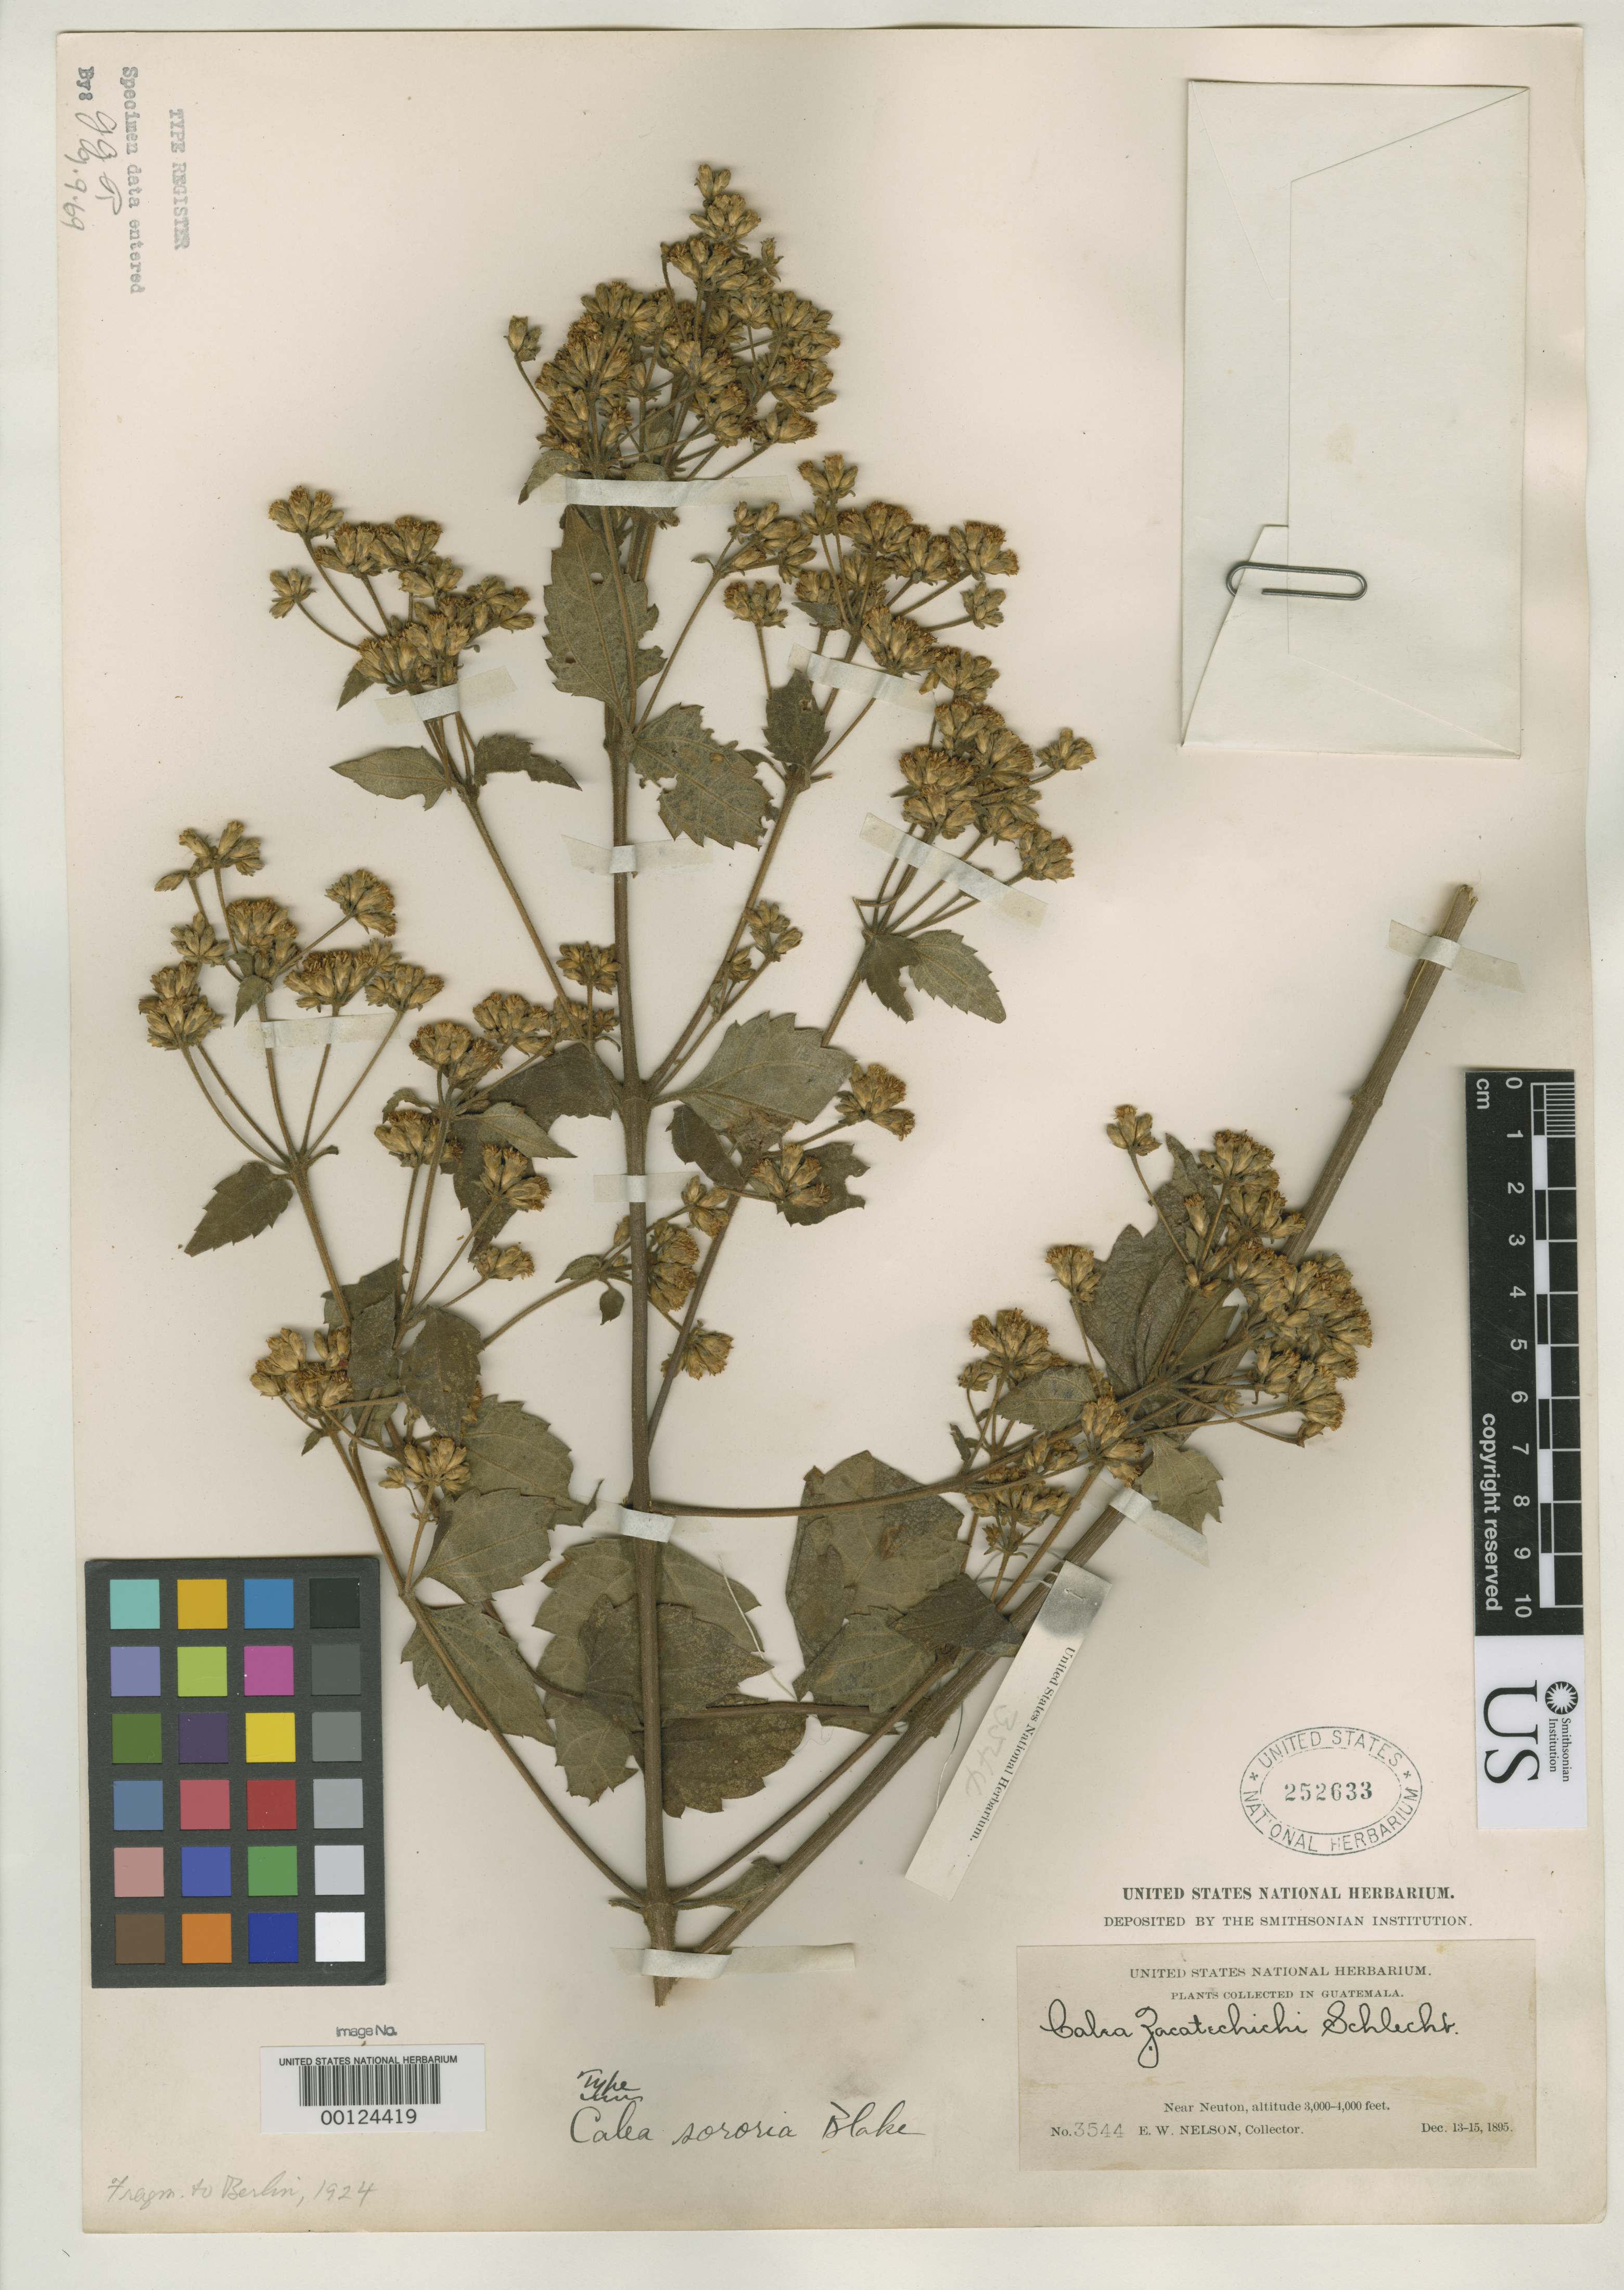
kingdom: Plantae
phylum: Tracheophyta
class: Magnoliopsida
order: Asterales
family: Asteraceae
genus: Calea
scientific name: Calea sororia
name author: S.F. Blake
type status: Holotype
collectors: E. W. Nelson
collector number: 3544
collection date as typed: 13 Dec 1895 to 15 Dec 1895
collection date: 1895-12-13/1895-12-15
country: Guatemala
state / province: Huehuetenango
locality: Neuton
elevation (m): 915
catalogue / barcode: US 252633